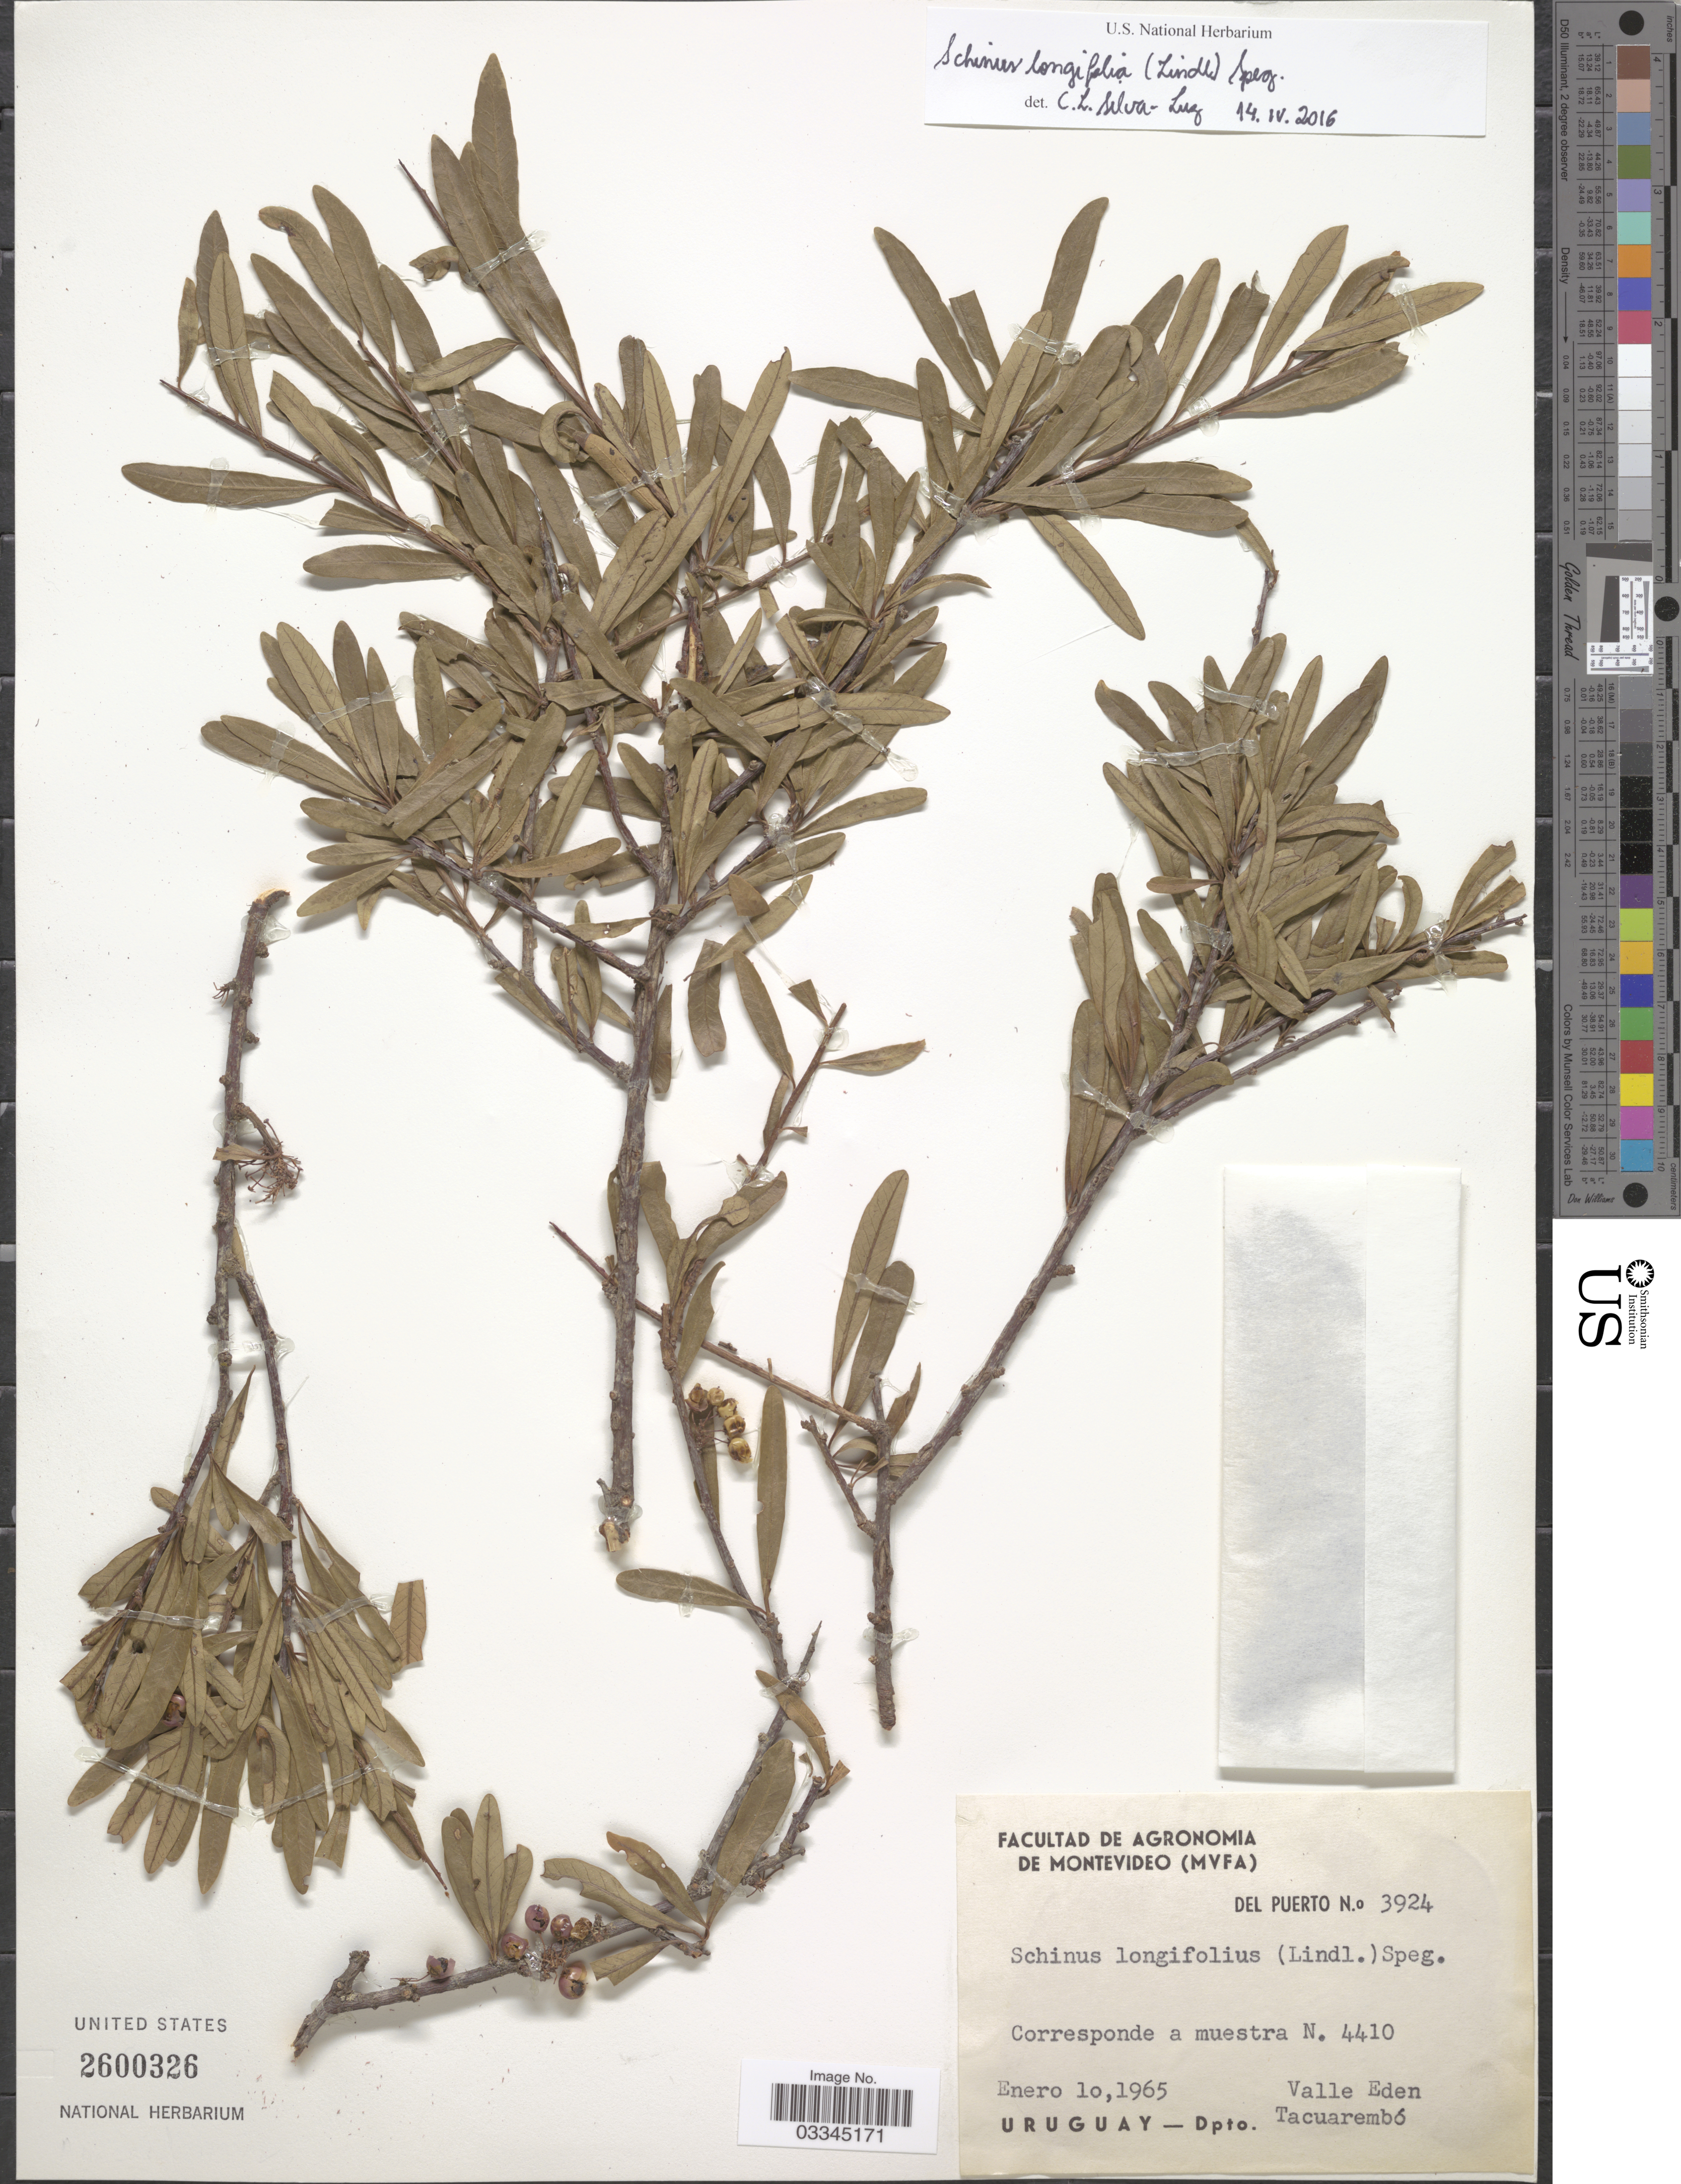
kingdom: Plantae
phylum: Tracheophyta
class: Magnoliopsida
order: Sapindales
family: Anacardiaceae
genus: Schinus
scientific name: Schinus longifolia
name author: (Lindl.) Speg.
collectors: Del Puerto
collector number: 3924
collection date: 1965-01-10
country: Uruguay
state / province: Tacuarembó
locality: Valle Eden.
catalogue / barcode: US 2600326